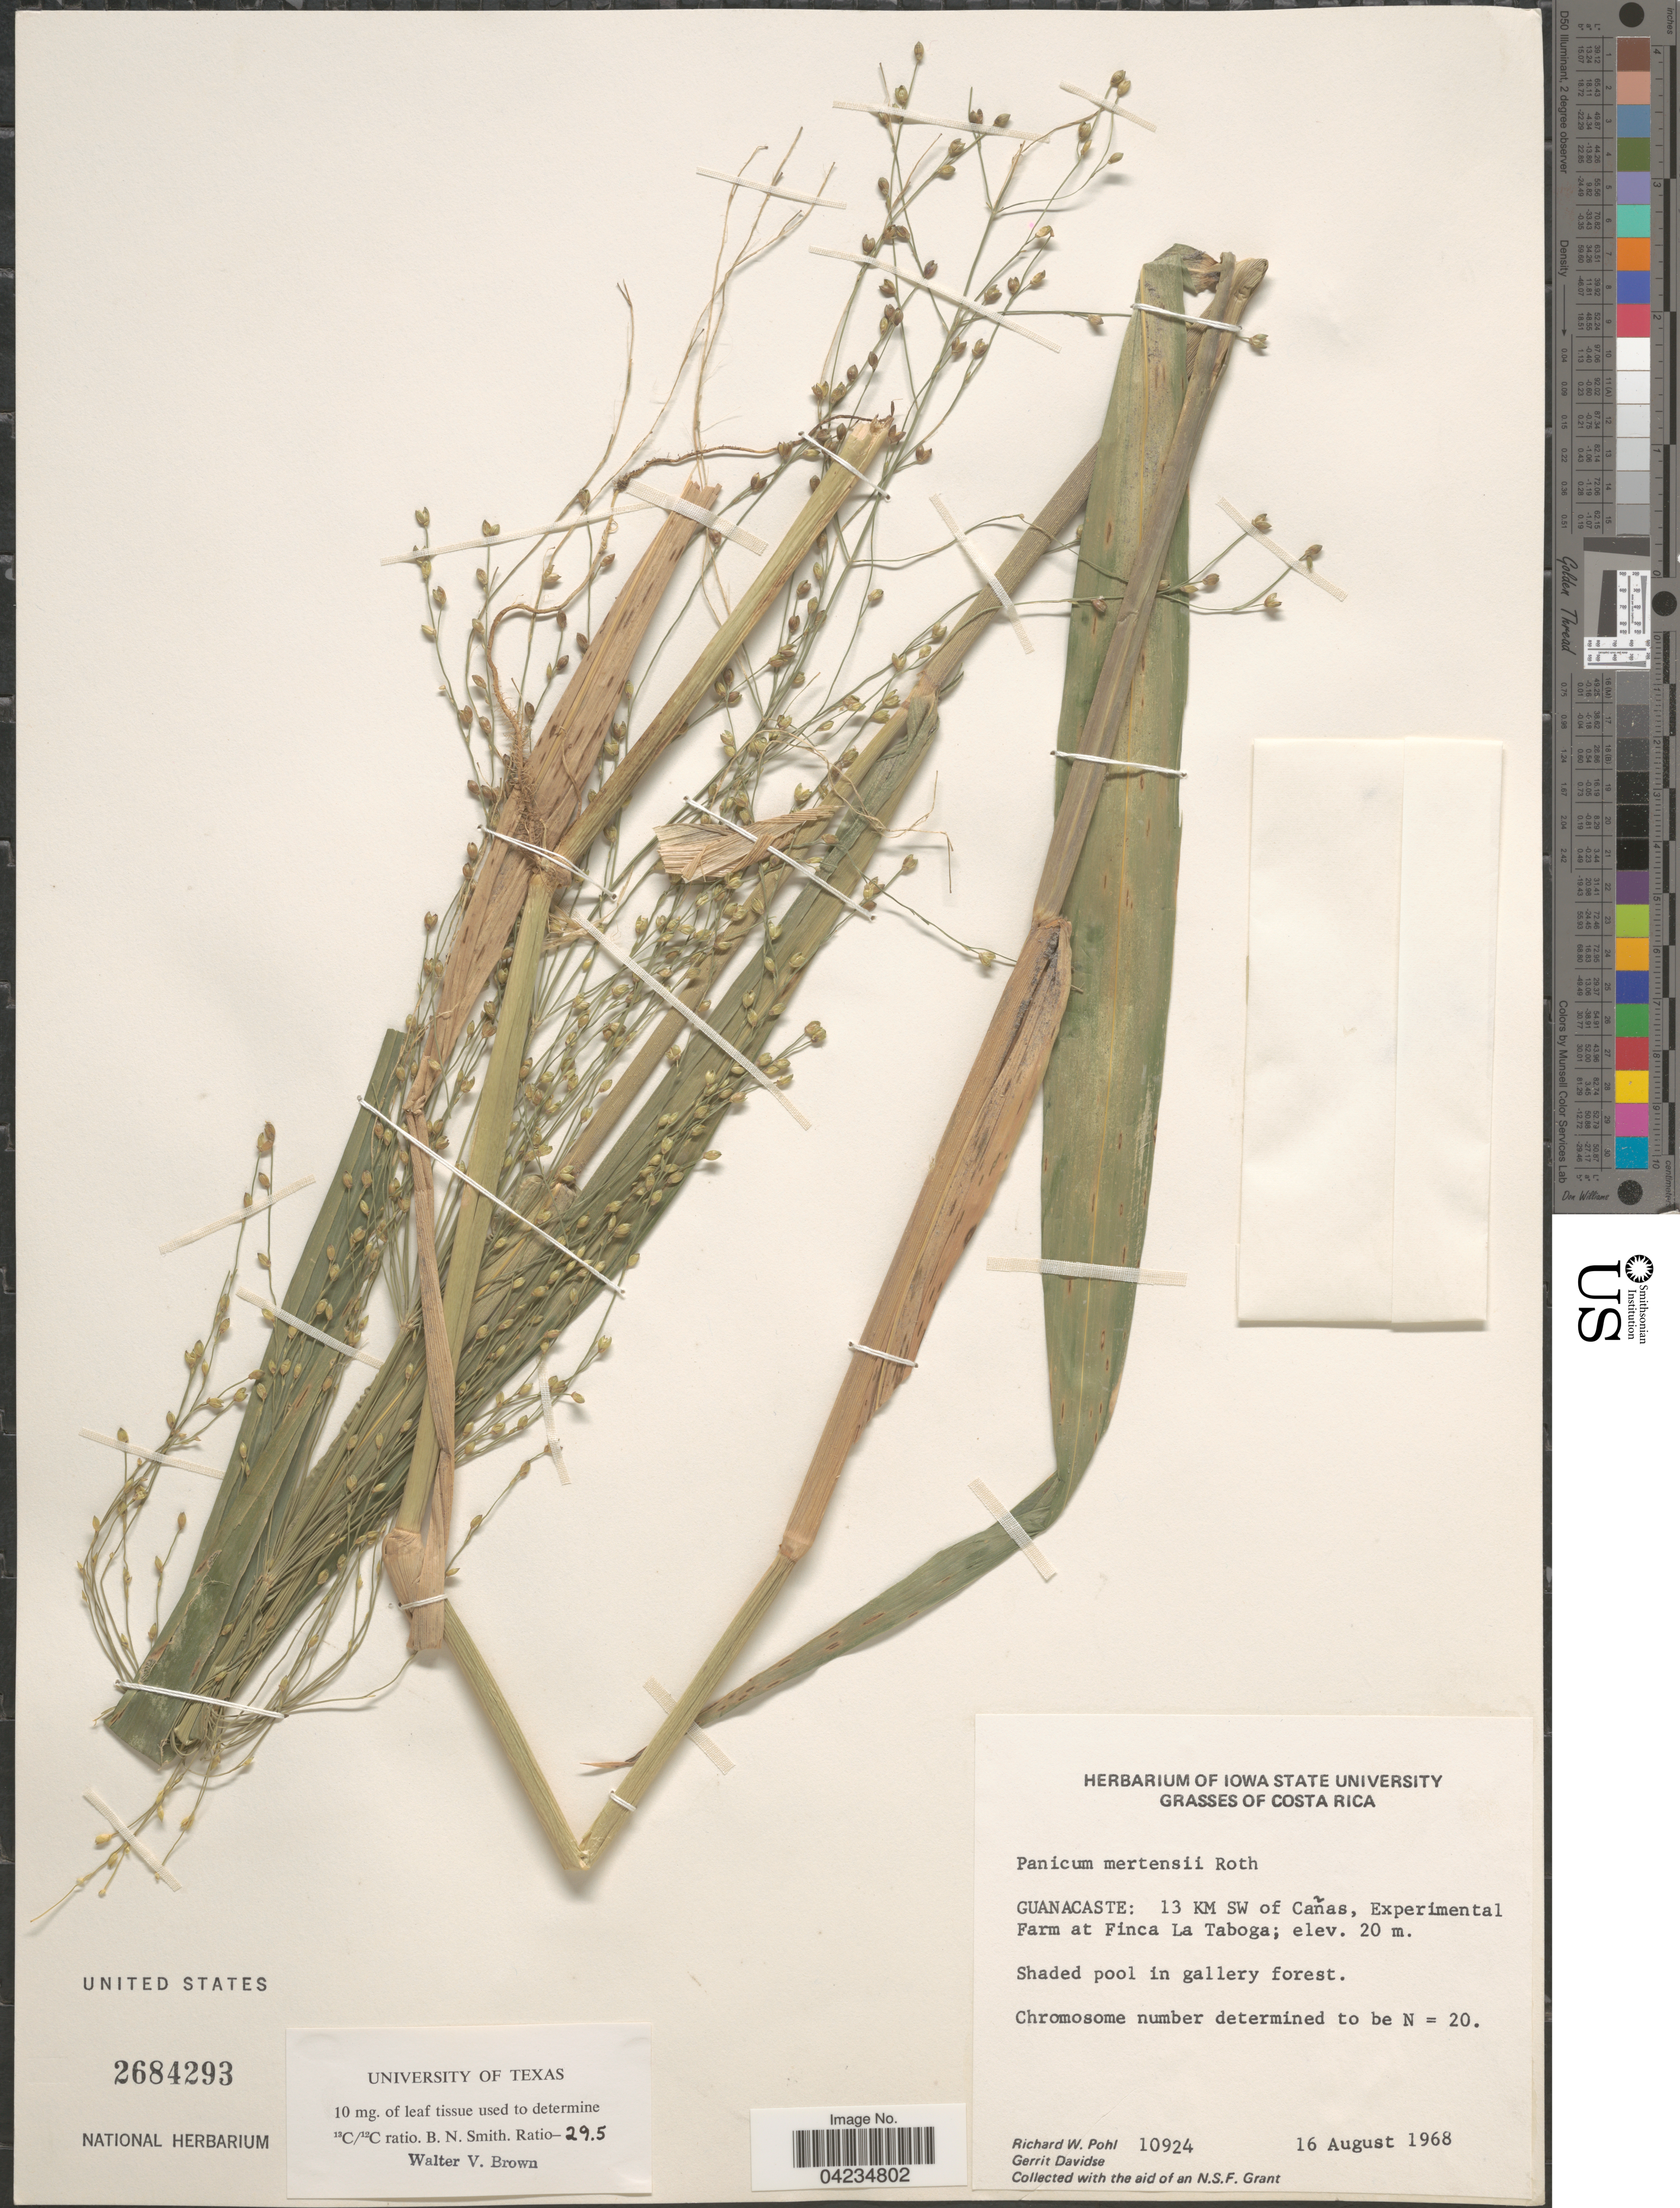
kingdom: Plantae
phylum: Tracheophyta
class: Liliopsida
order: Poales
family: Poaceae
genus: Stephostachys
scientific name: Stephostachys mertensii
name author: (Roth) Zuloaga & Marrone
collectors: R. W. Pohl & G. Davidse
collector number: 10924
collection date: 1968-08-16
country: Costa Rica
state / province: Guanacaste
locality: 13 KM SW of Cañas, Experimental Farm at Finca La Taboga.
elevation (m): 20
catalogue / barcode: US 2684293